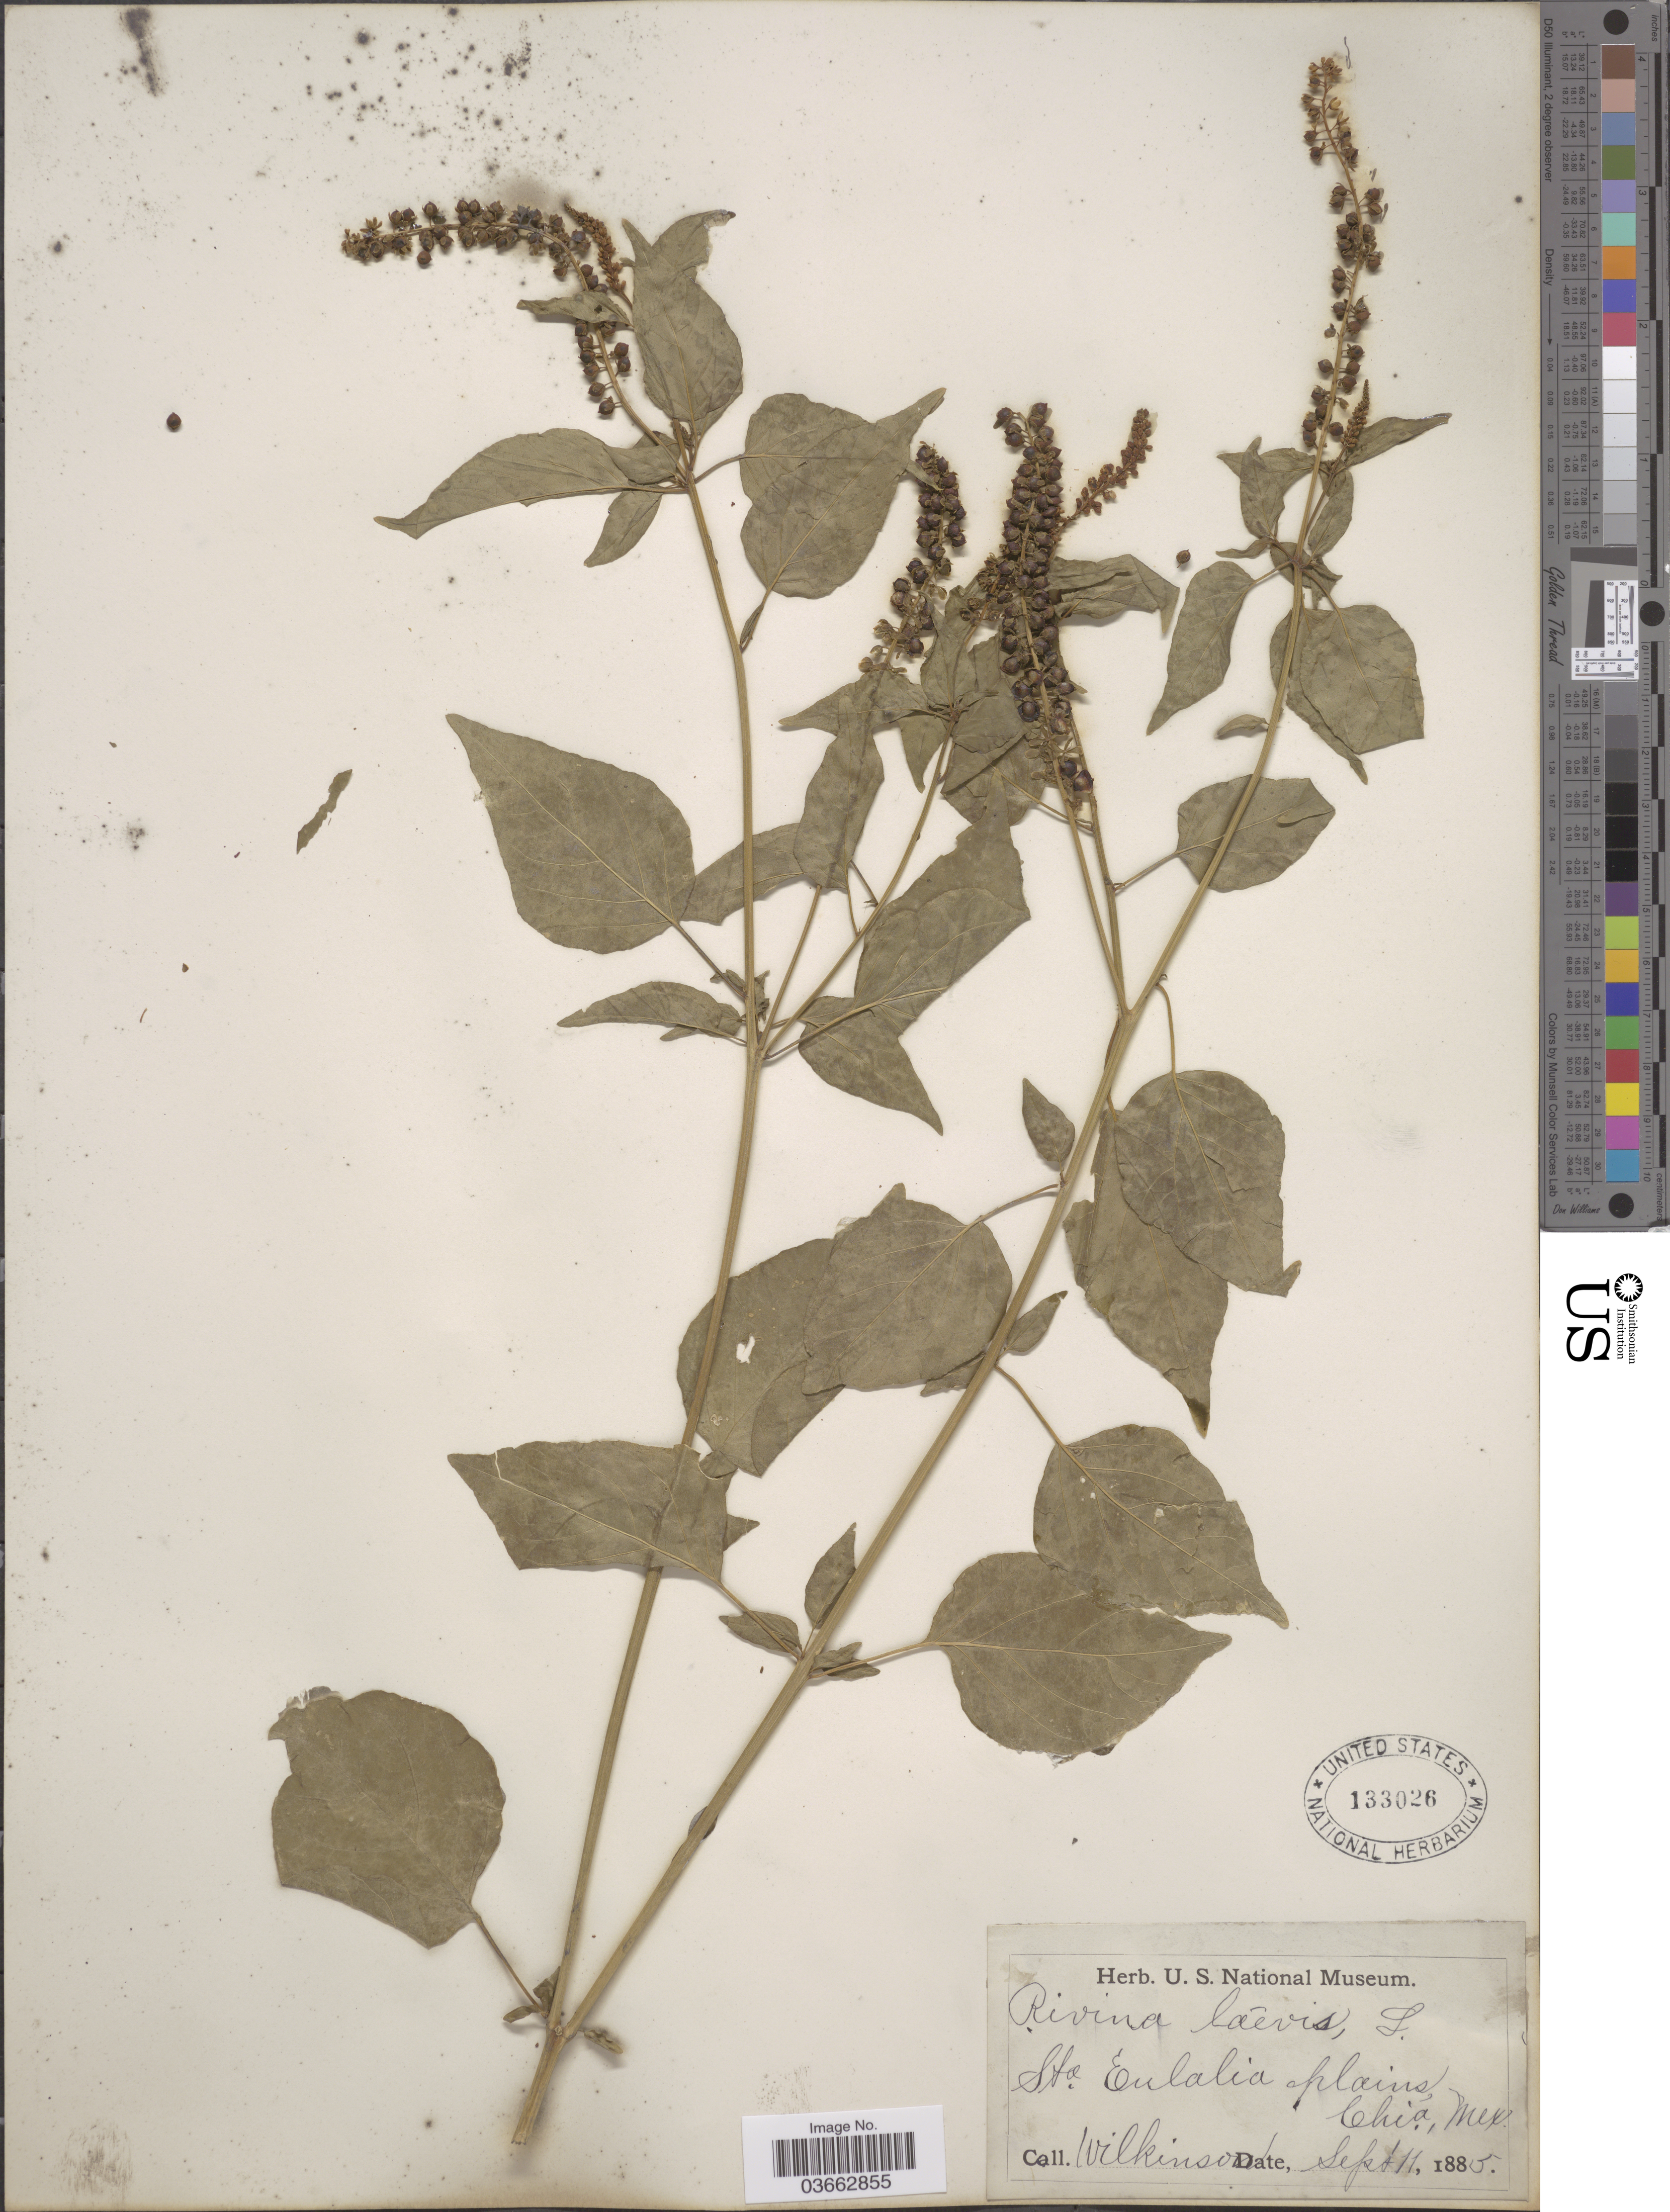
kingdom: Plantae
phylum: Tracheophyta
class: Magnoliopsida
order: Caryophyllales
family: Phytolaccaceae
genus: Rivina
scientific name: Rivina humilis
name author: L.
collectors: Wilkinson, --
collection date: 1885-09-11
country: Mexico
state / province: Chiapas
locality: Sta. Eulalia plains.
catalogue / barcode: US 133026